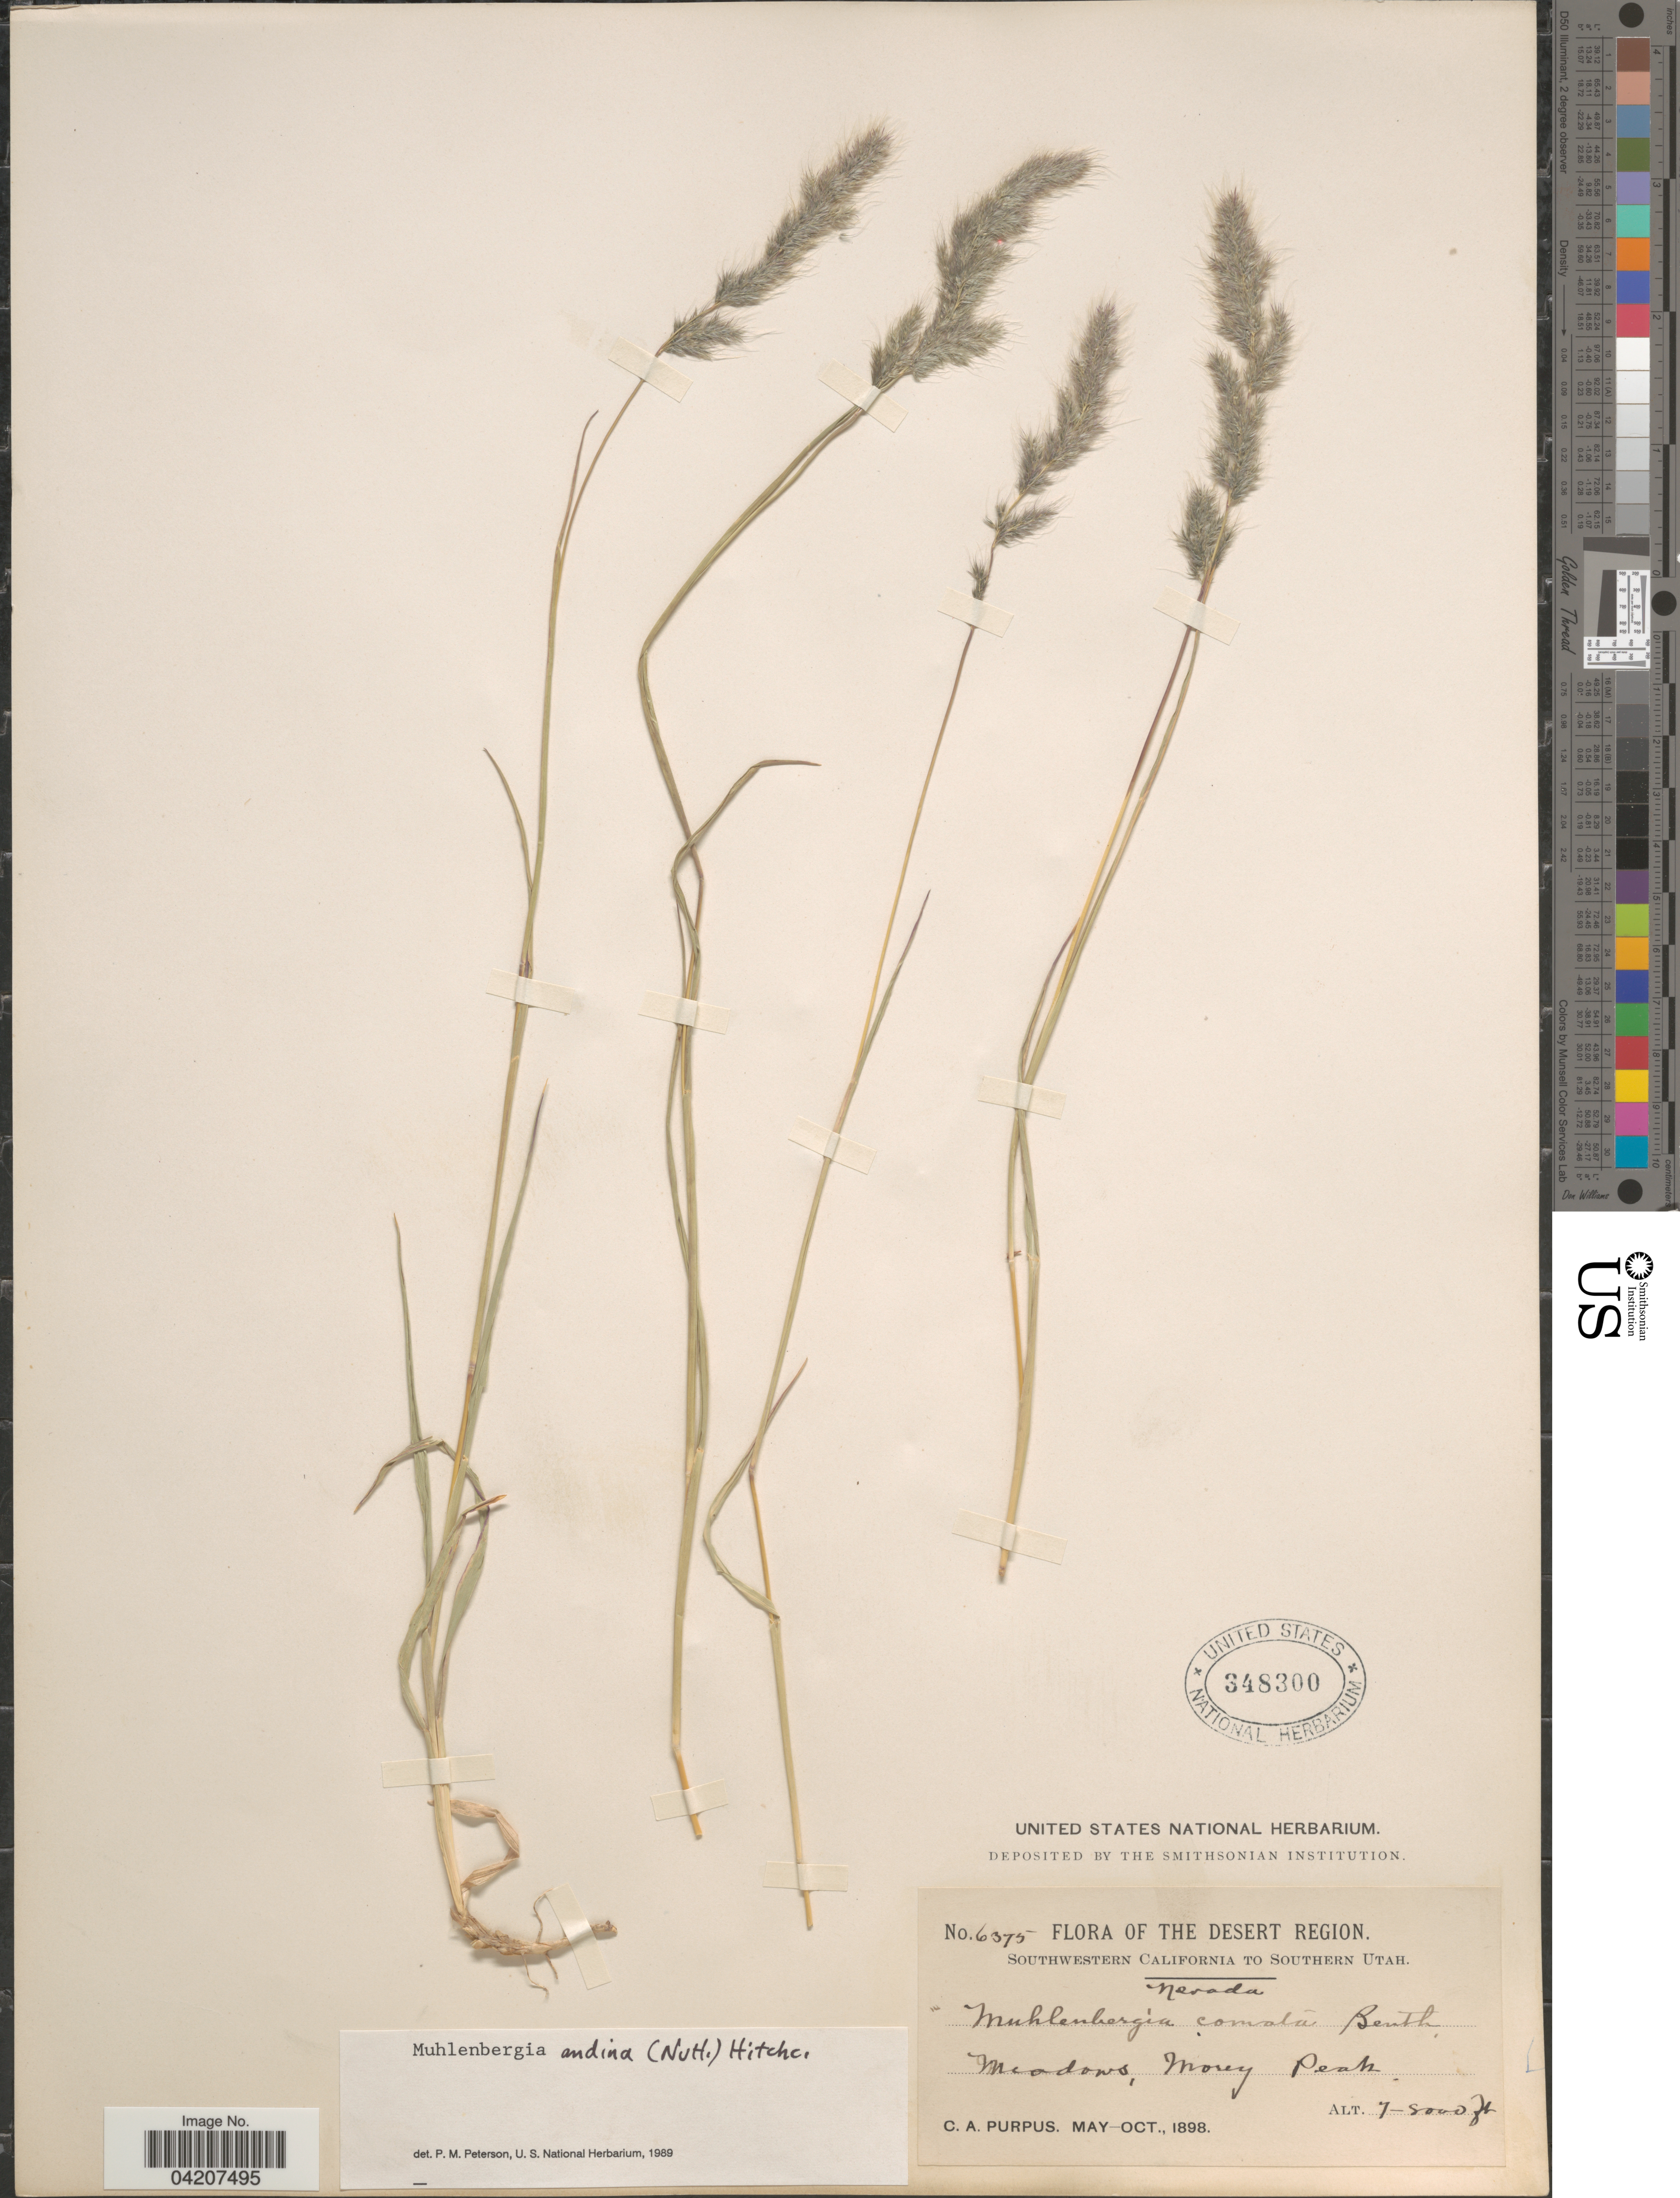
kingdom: Plantae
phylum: Tracheophyta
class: Liliopsida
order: Poales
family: Poaceae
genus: Muhlenbergia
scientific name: Muhlenbergia andina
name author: (Nutt.) Hitchc.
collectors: C. A. Purpus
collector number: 6375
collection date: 1898-05/1898-10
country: United States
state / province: Nevada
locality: The Desert Region. Southwestern California to Southern Utah. Nevada. Meadows, Morey Peak.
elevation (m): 2134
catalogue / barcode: US 348300